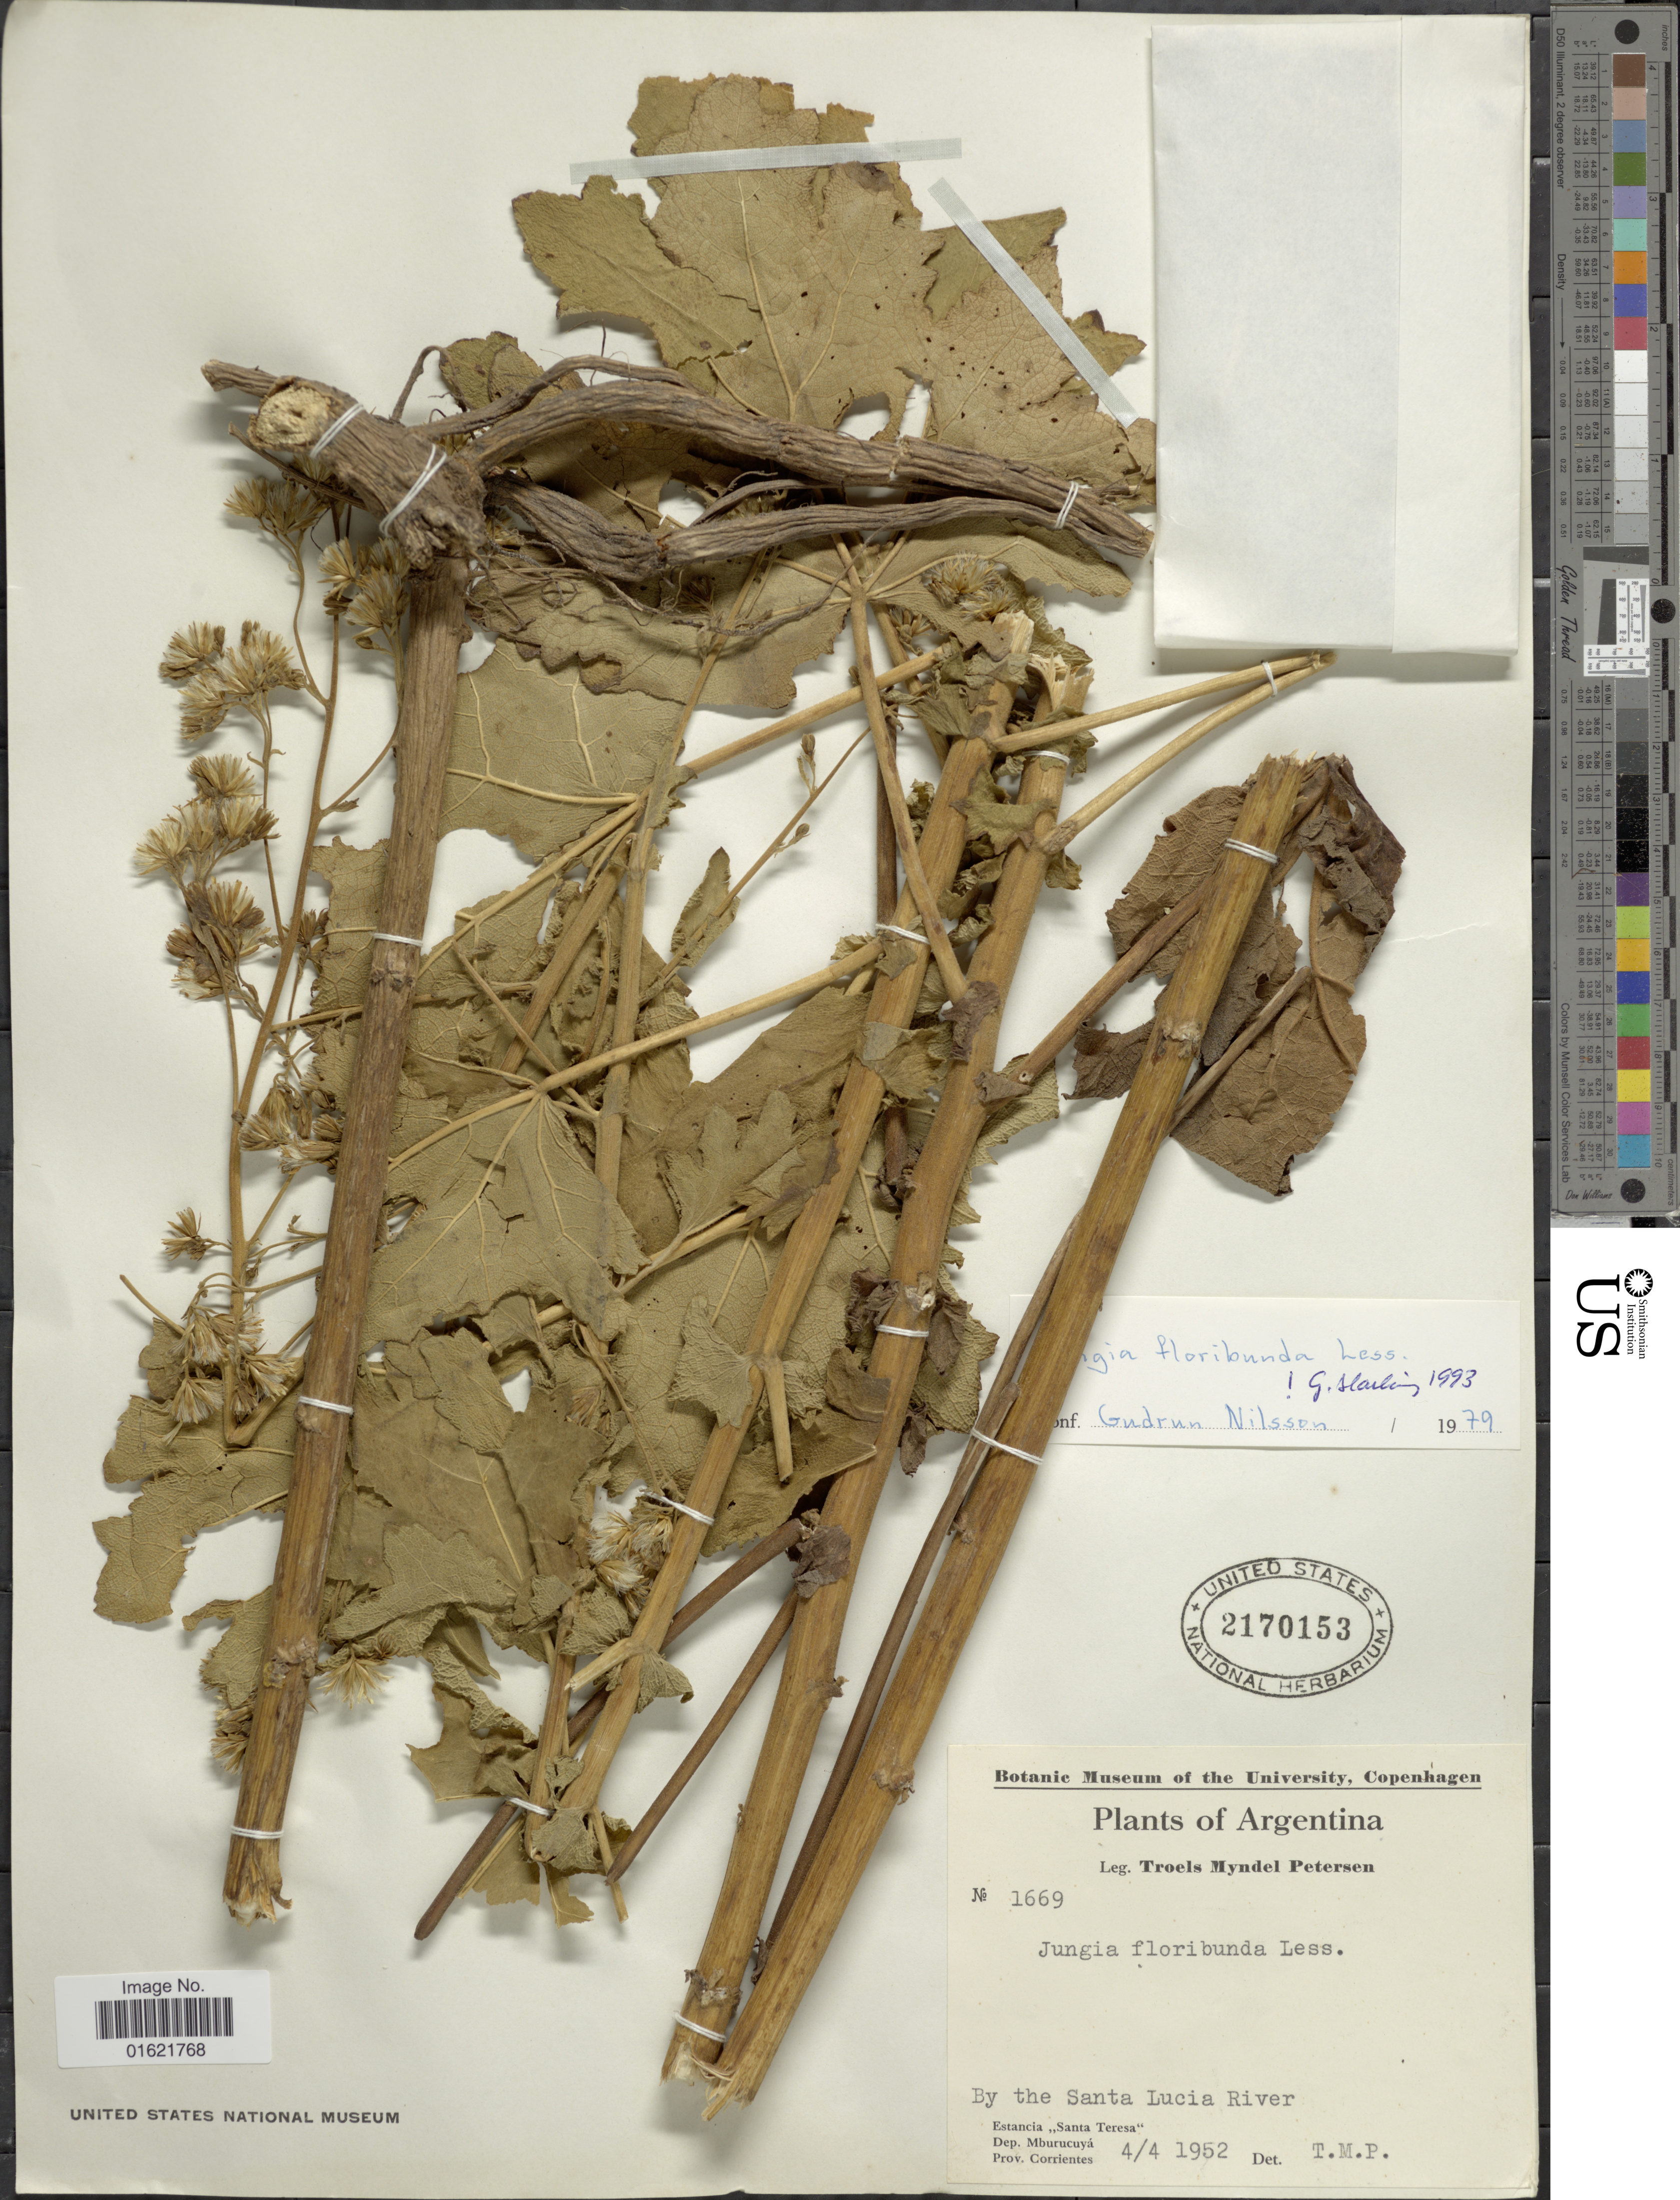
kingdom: Plantae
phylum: Tracheophyta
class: Magnoliopsida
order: Asterales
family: Asteraceae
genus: Jungia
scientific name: Jungia floribunda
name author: Less.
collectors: T. Pederson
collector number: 1669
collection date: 1952-04-04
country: Argentina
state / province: Corrientes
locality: Estancia: Santa Teresa, Dep. Mburucuya. Prov. Corrientes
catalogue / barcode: US 2170153